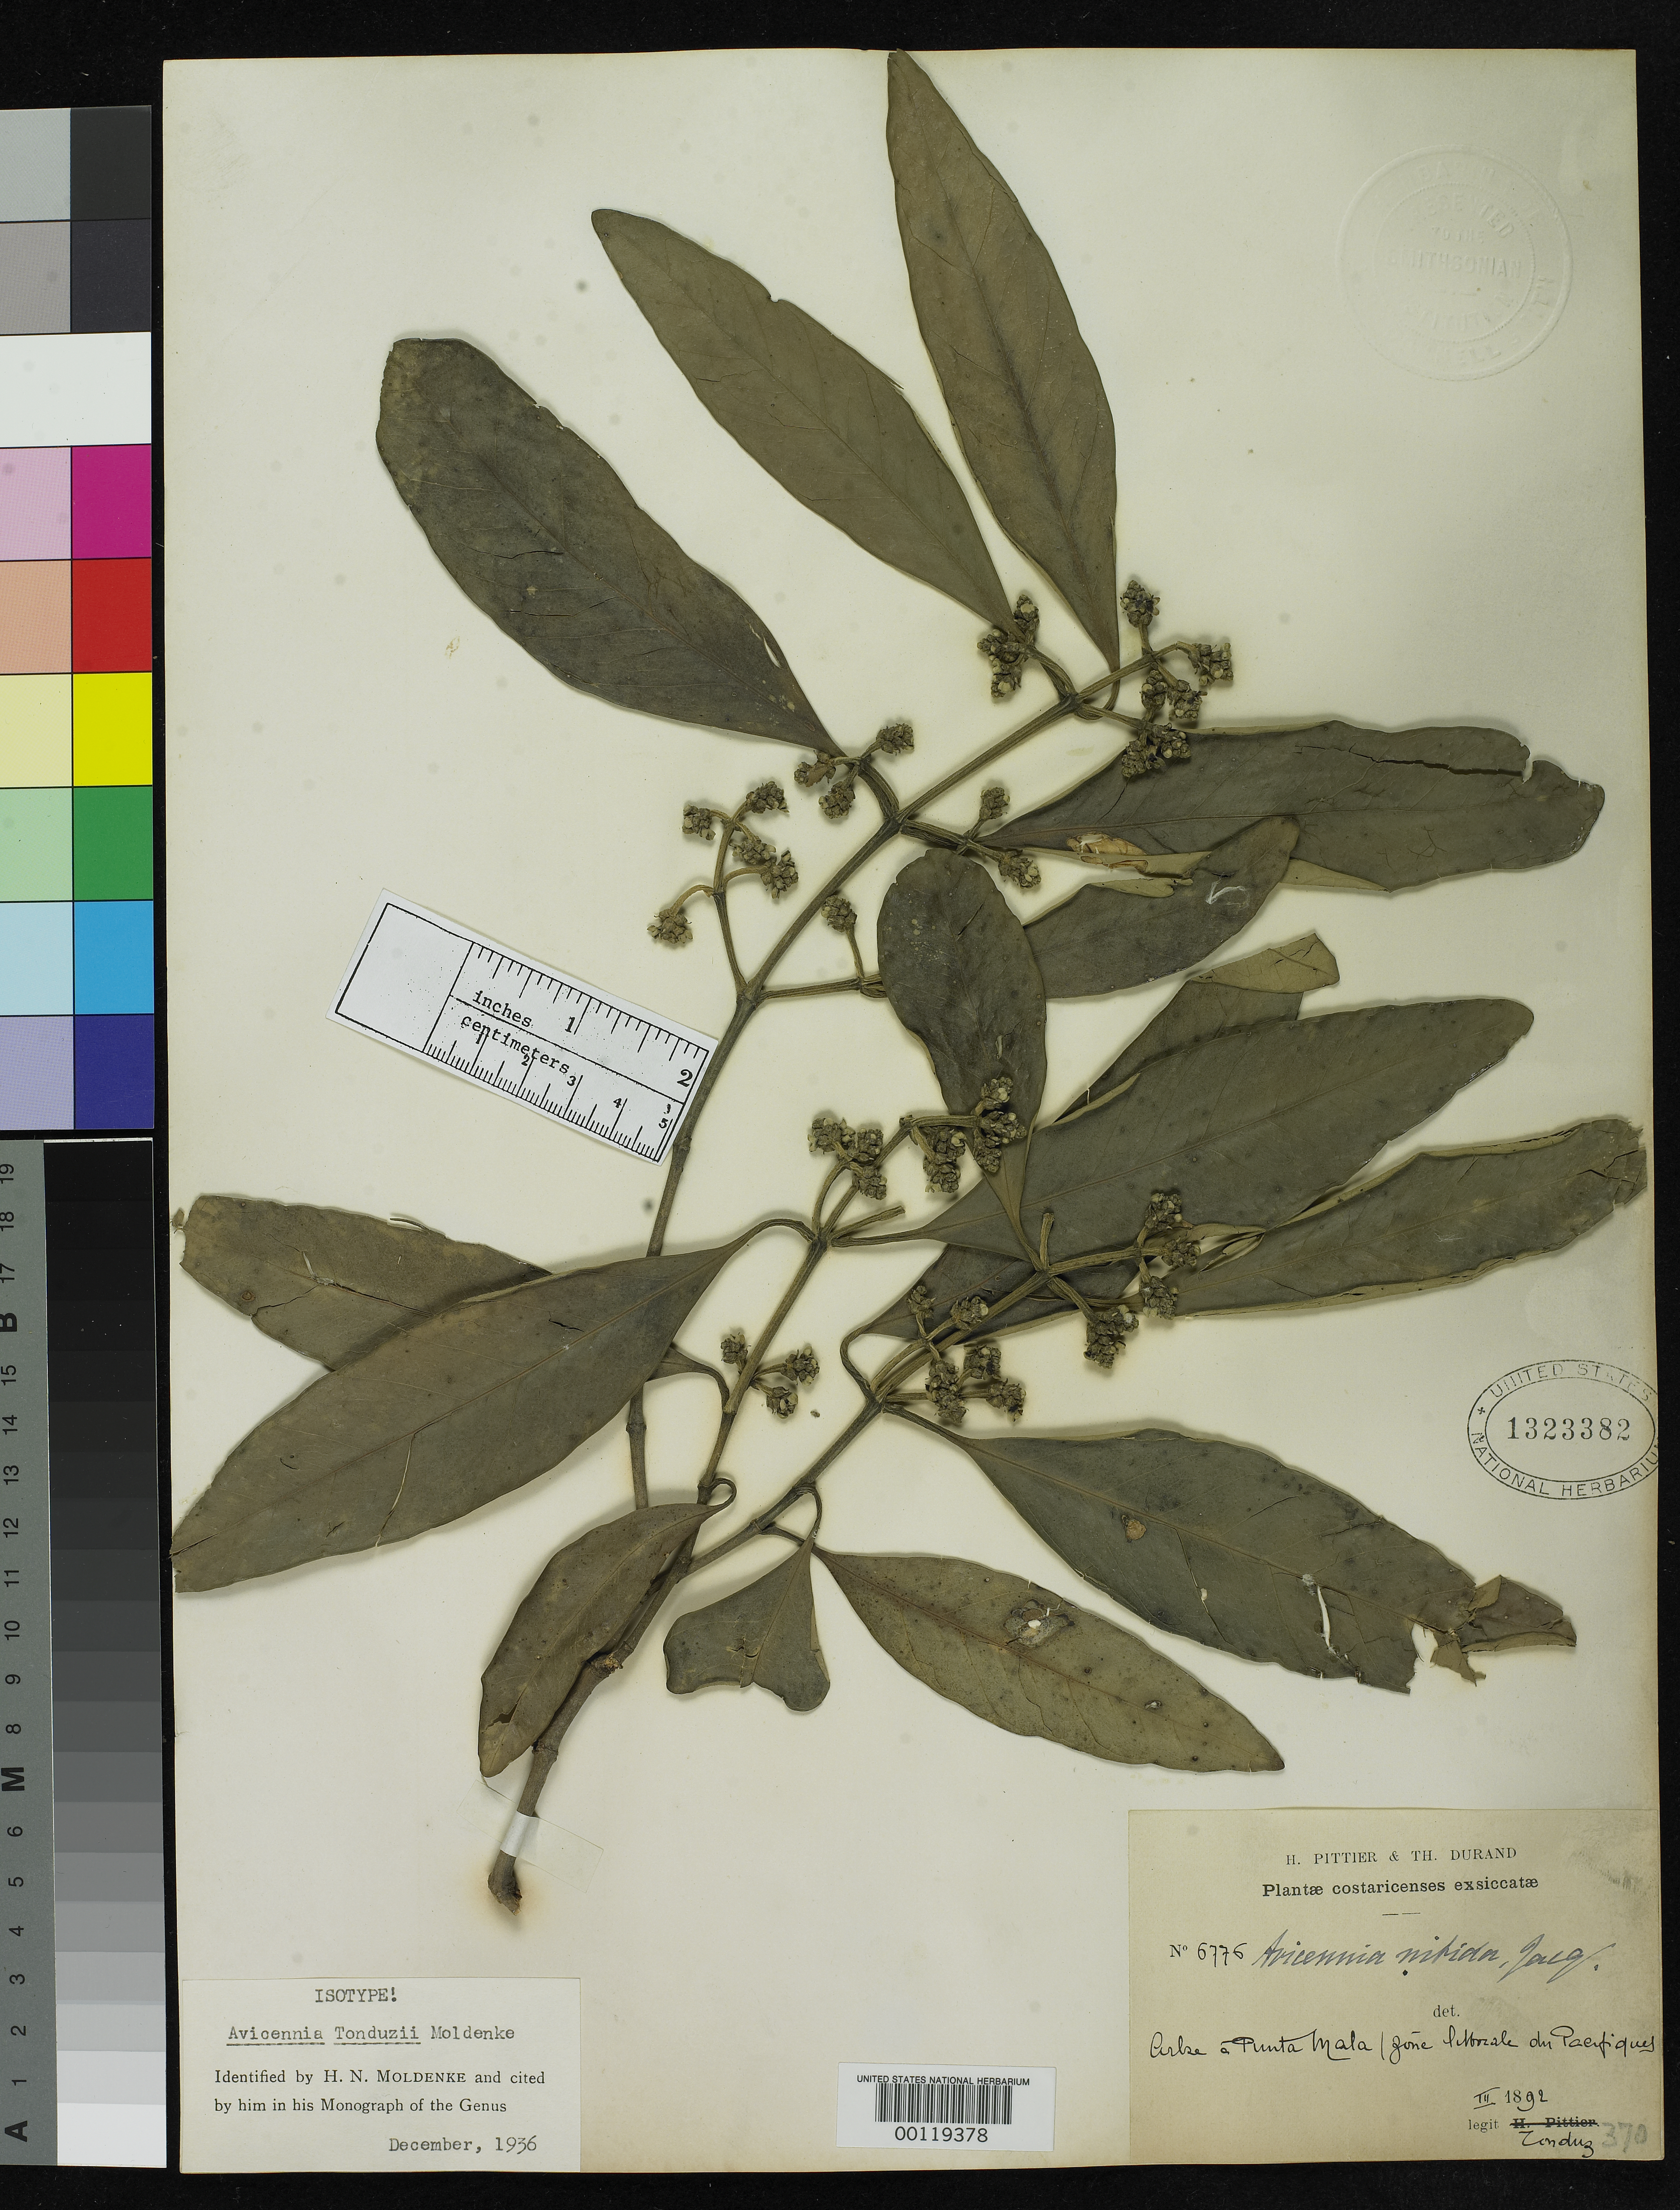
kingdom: Plantae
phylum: Tracheophyta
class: Magnoliopsida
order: Lamiales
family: Acanthaceae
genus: Avicennia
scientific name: Avicennia tonduzii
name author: Moldenke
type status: Isotype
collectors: A. Tonduz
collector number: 6776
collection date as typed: Mar 1892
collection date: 1892-03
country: Costa Rica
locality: Puenta Mala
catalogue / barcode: US 1323382